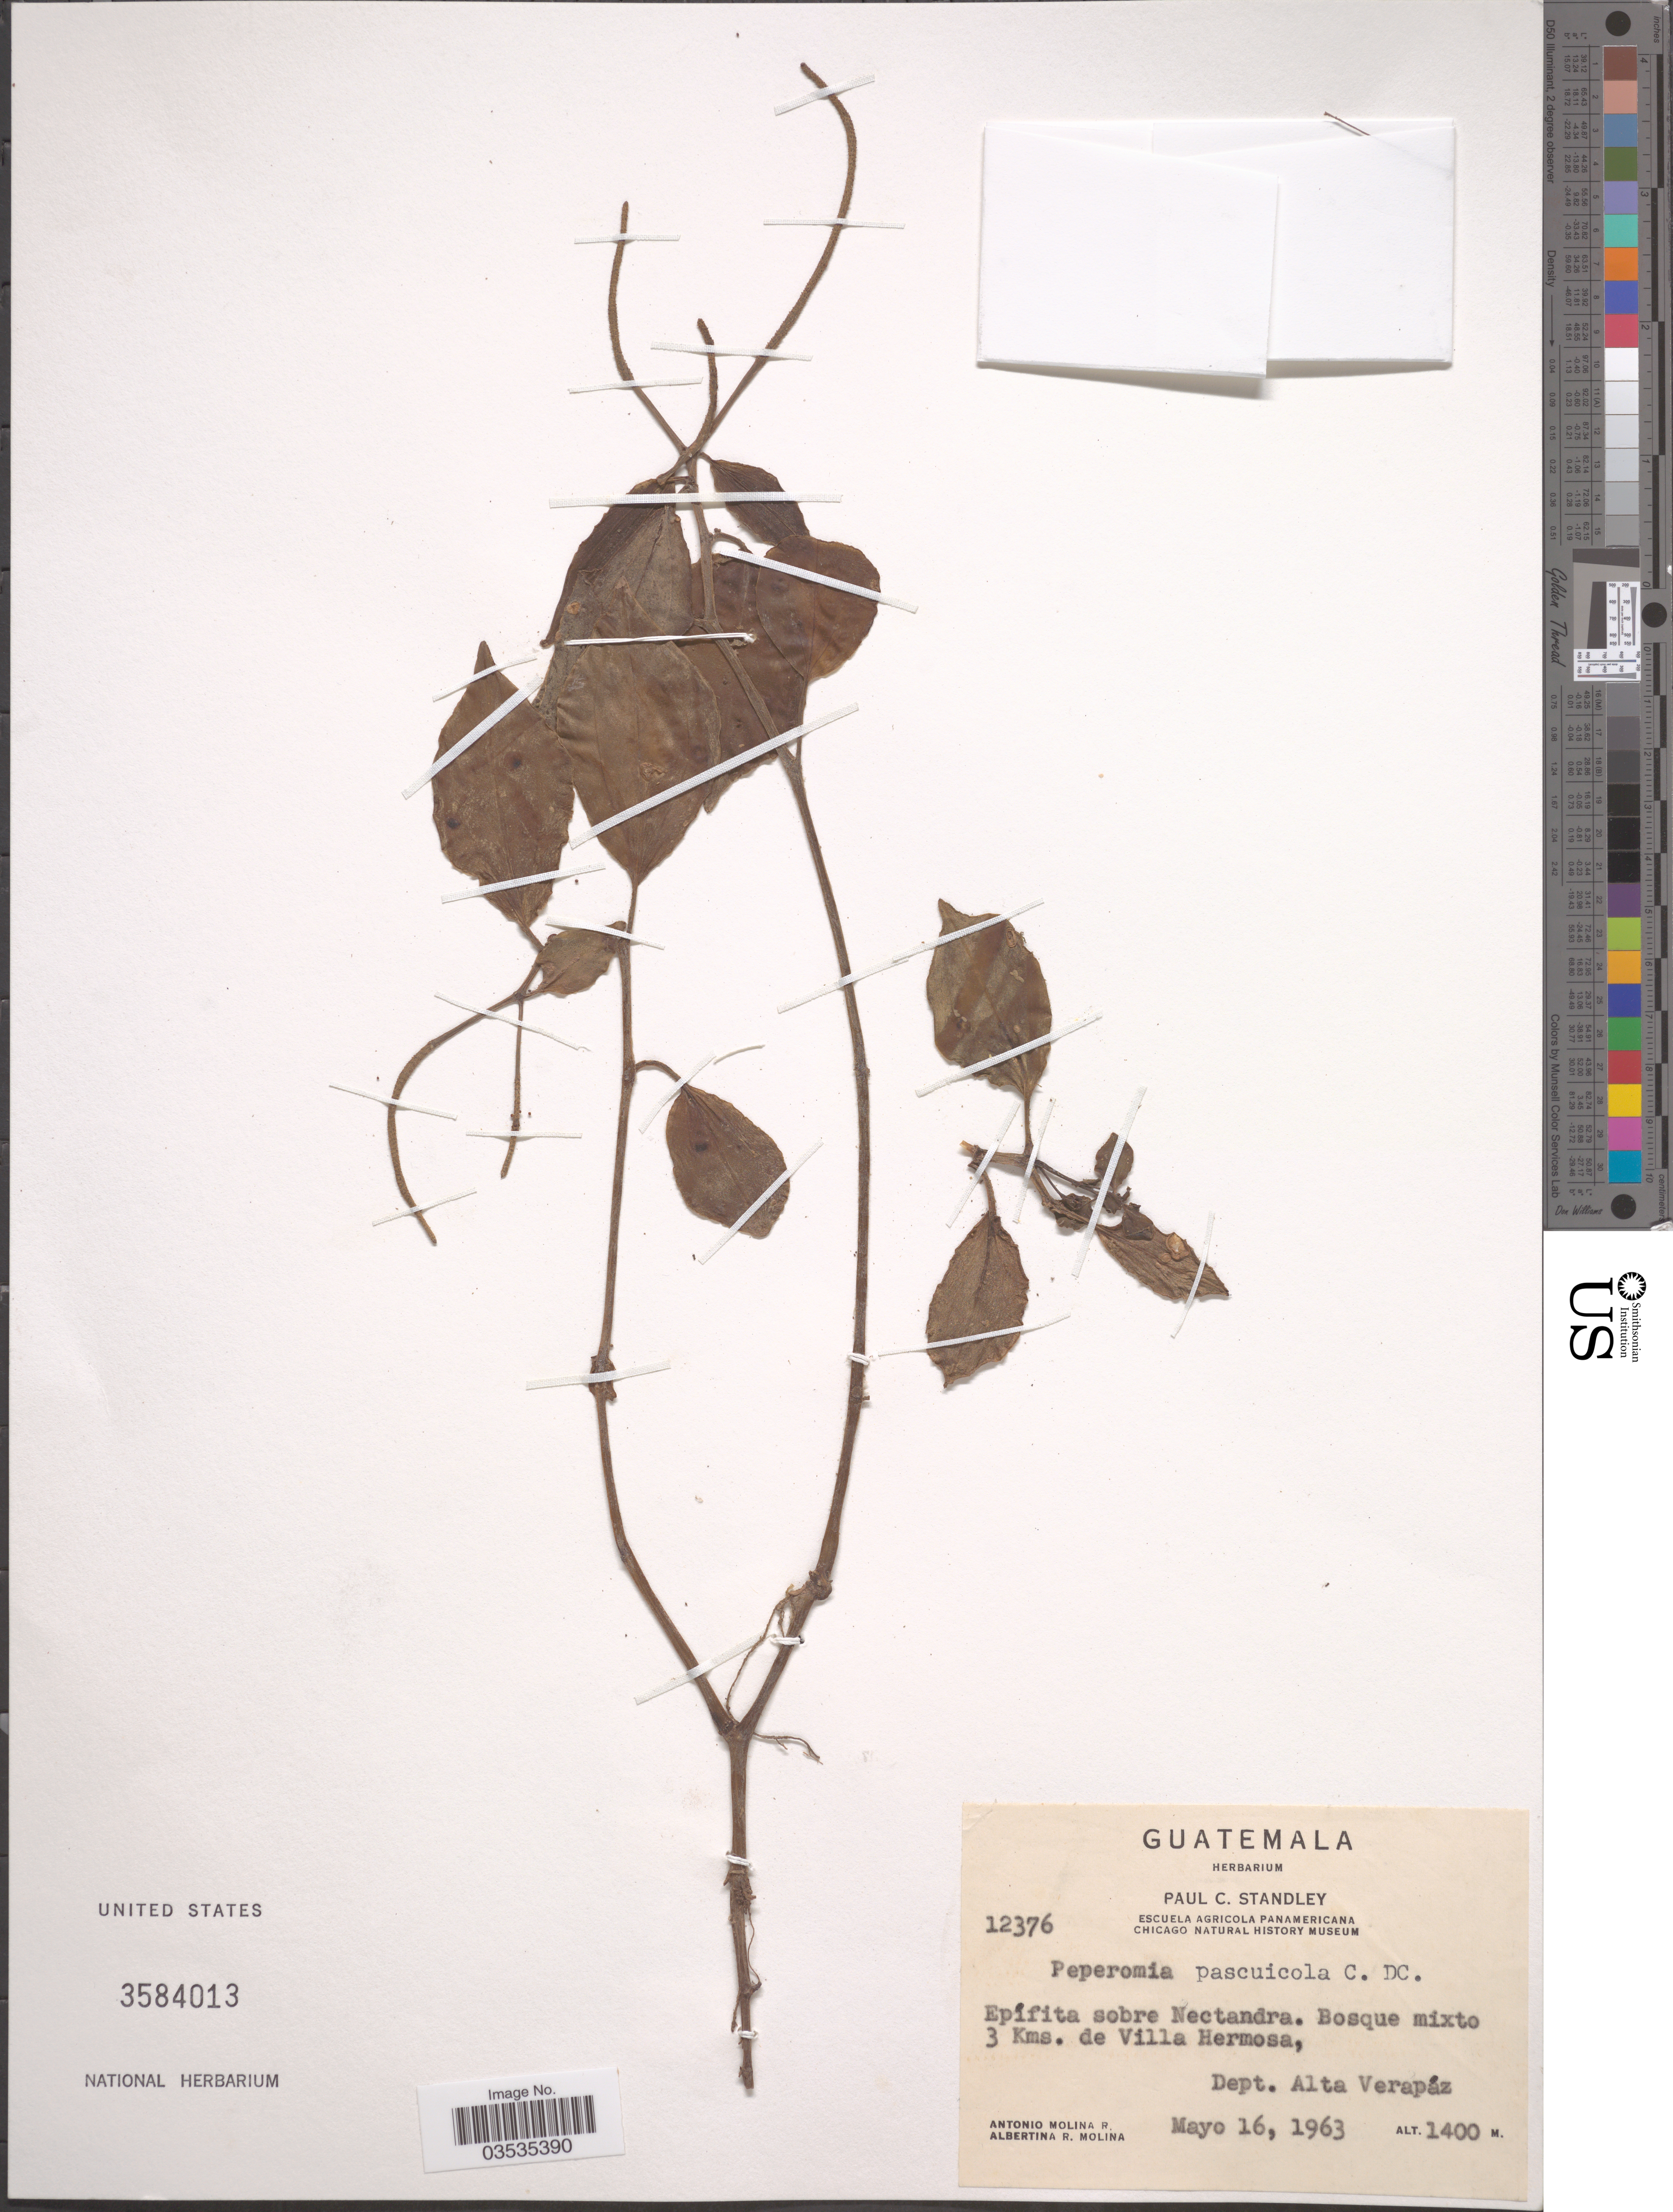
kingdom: Plantae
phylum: Tracheophyta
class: Magnoliopsida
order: Piperales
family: Piperaceae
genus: Peperomia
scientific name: Peperomia pascuicola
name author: C. DC.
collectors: A. Molina R. & A. R. Molina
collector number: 12376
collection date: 1963-05-16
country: Guatemala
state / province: Alta Verapaz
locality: Epífita sobre Nectandra. Bosque mixto 3 Kms. de Villa Hermosa, Dept. alta Verapáz.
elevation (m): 1400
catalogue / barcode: US 3584013